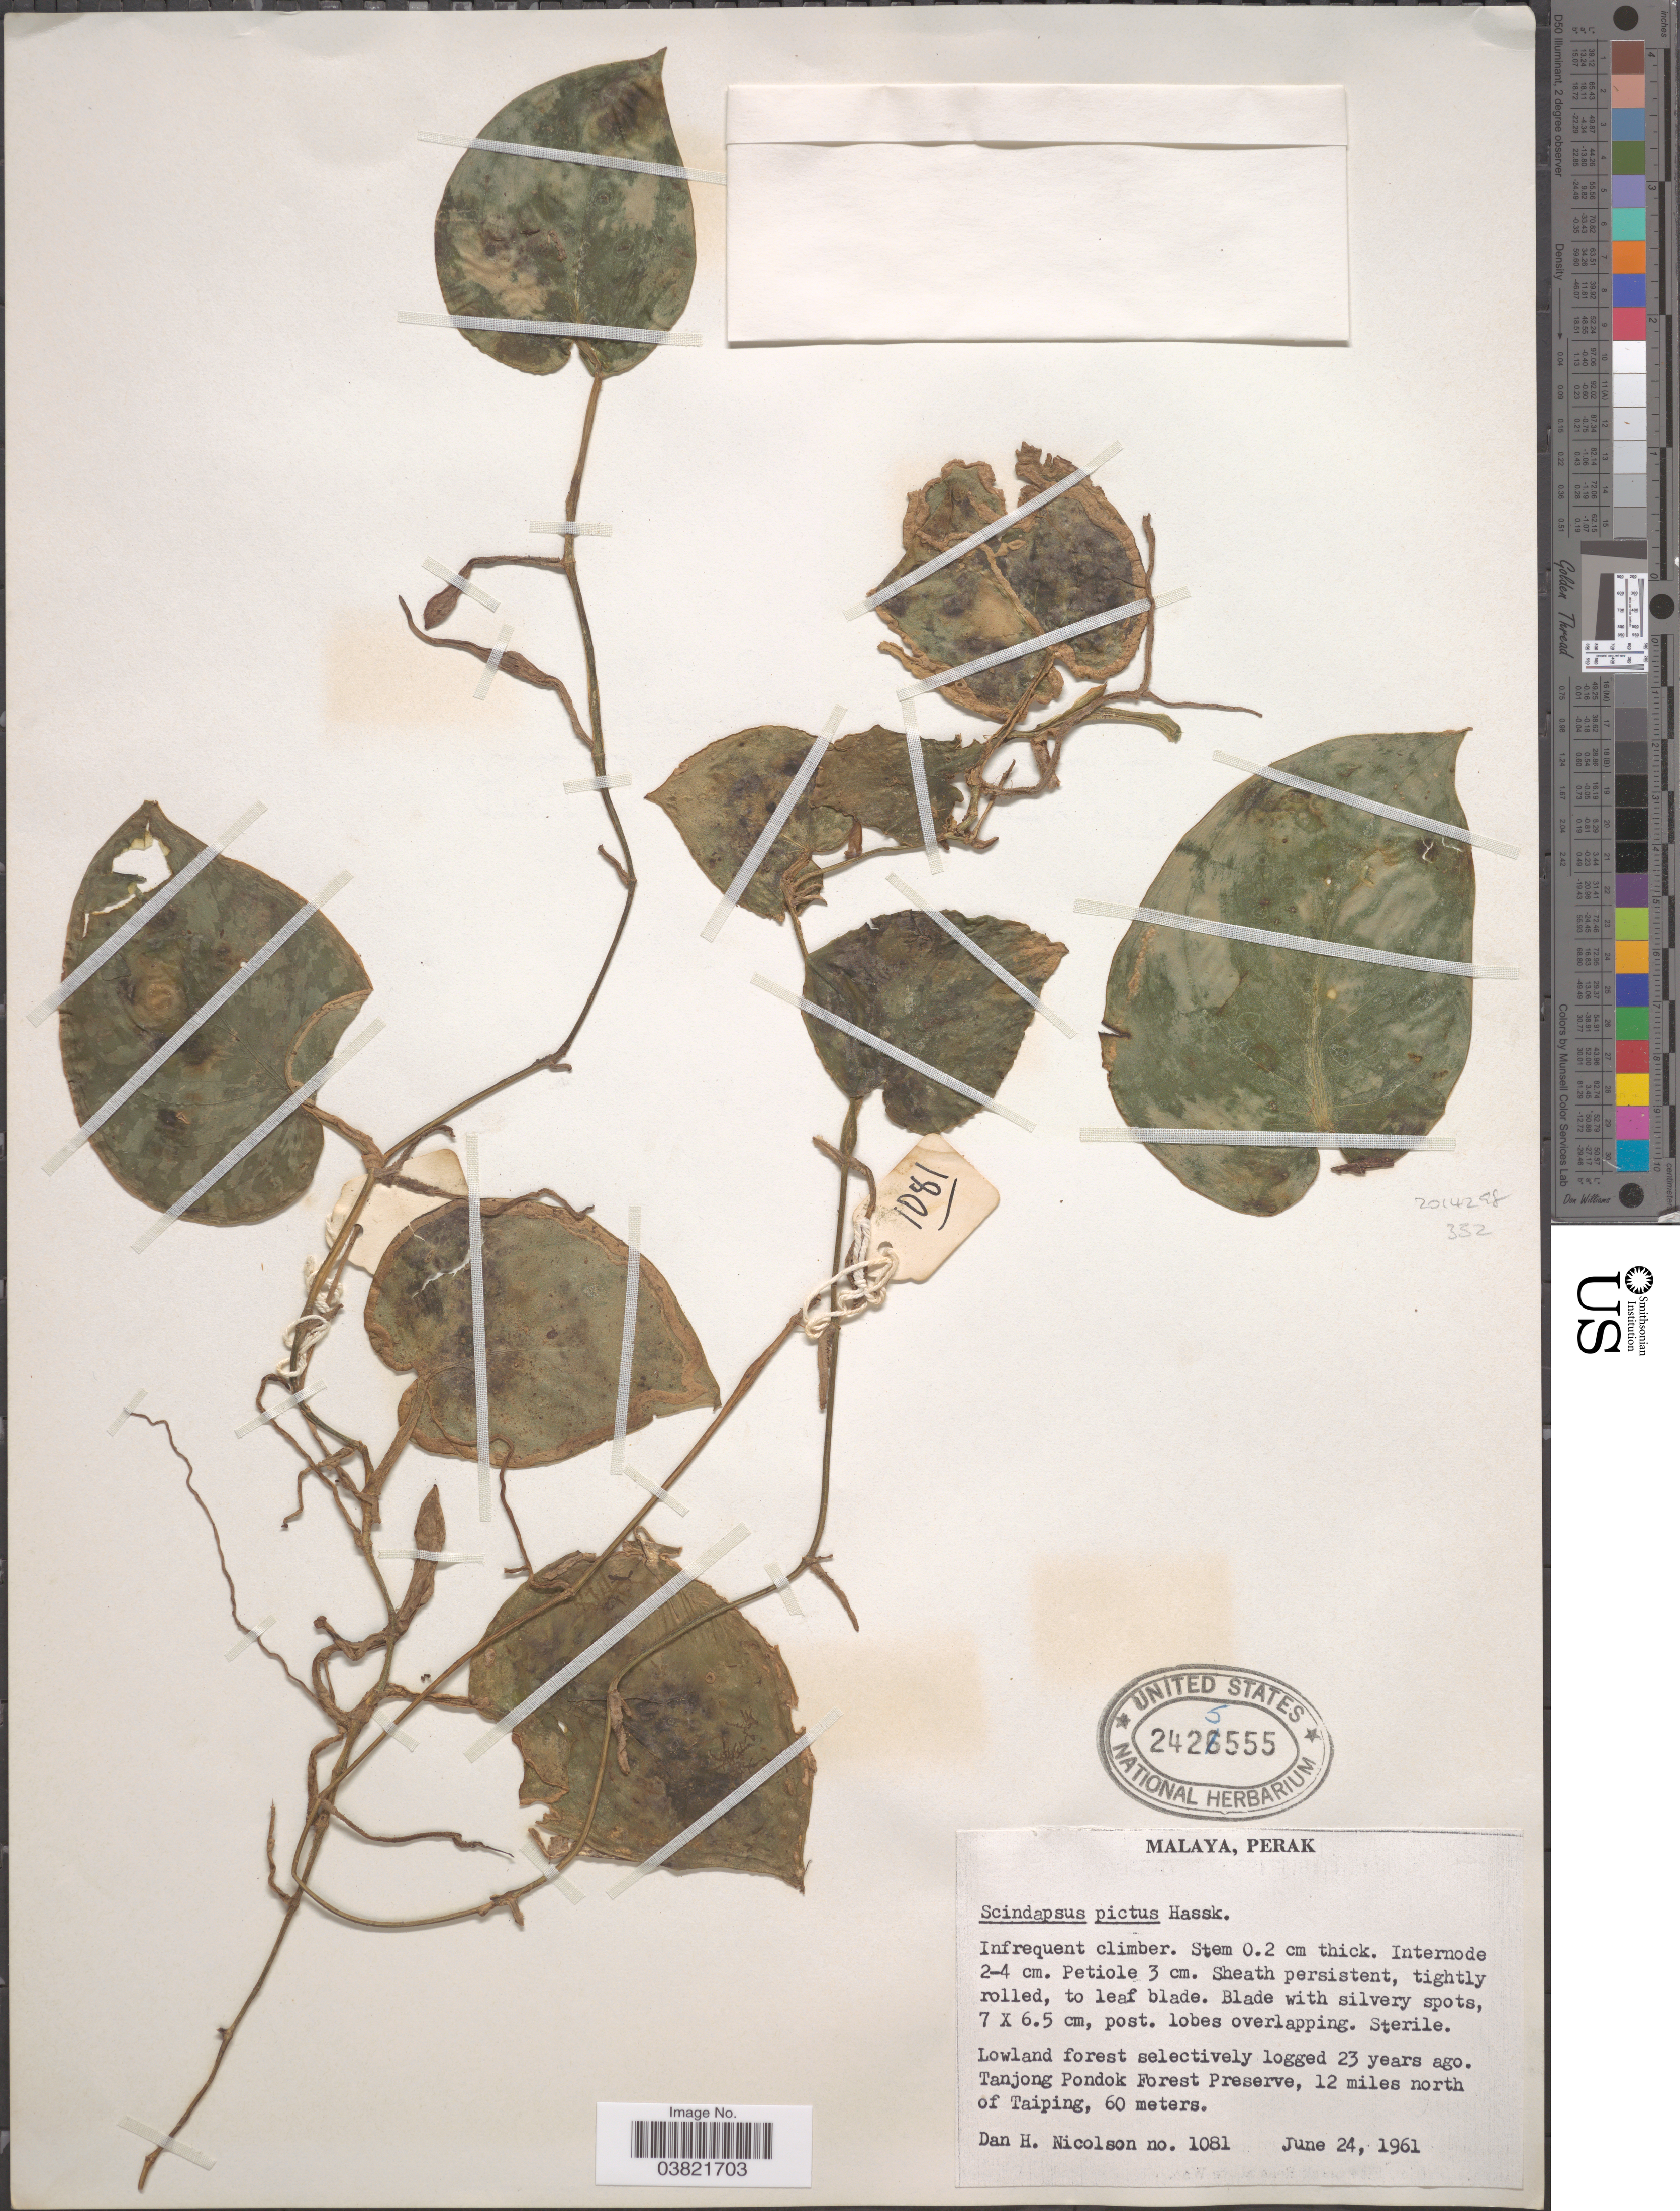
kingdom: Plantae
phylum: Tracheophyta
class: Liliopsida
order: Alismatales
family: Araceae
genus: Scindapsus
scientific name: Scindapsus pictus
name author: Hassk.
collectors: D. H. Nicolson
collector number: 1081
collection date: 1961-06-24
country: Malaysia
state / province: Perak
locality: Malaya. Tanjong Pondok Forest Preserve, 12 miles north of Taiping.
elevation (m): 60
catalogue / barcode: US 2425555